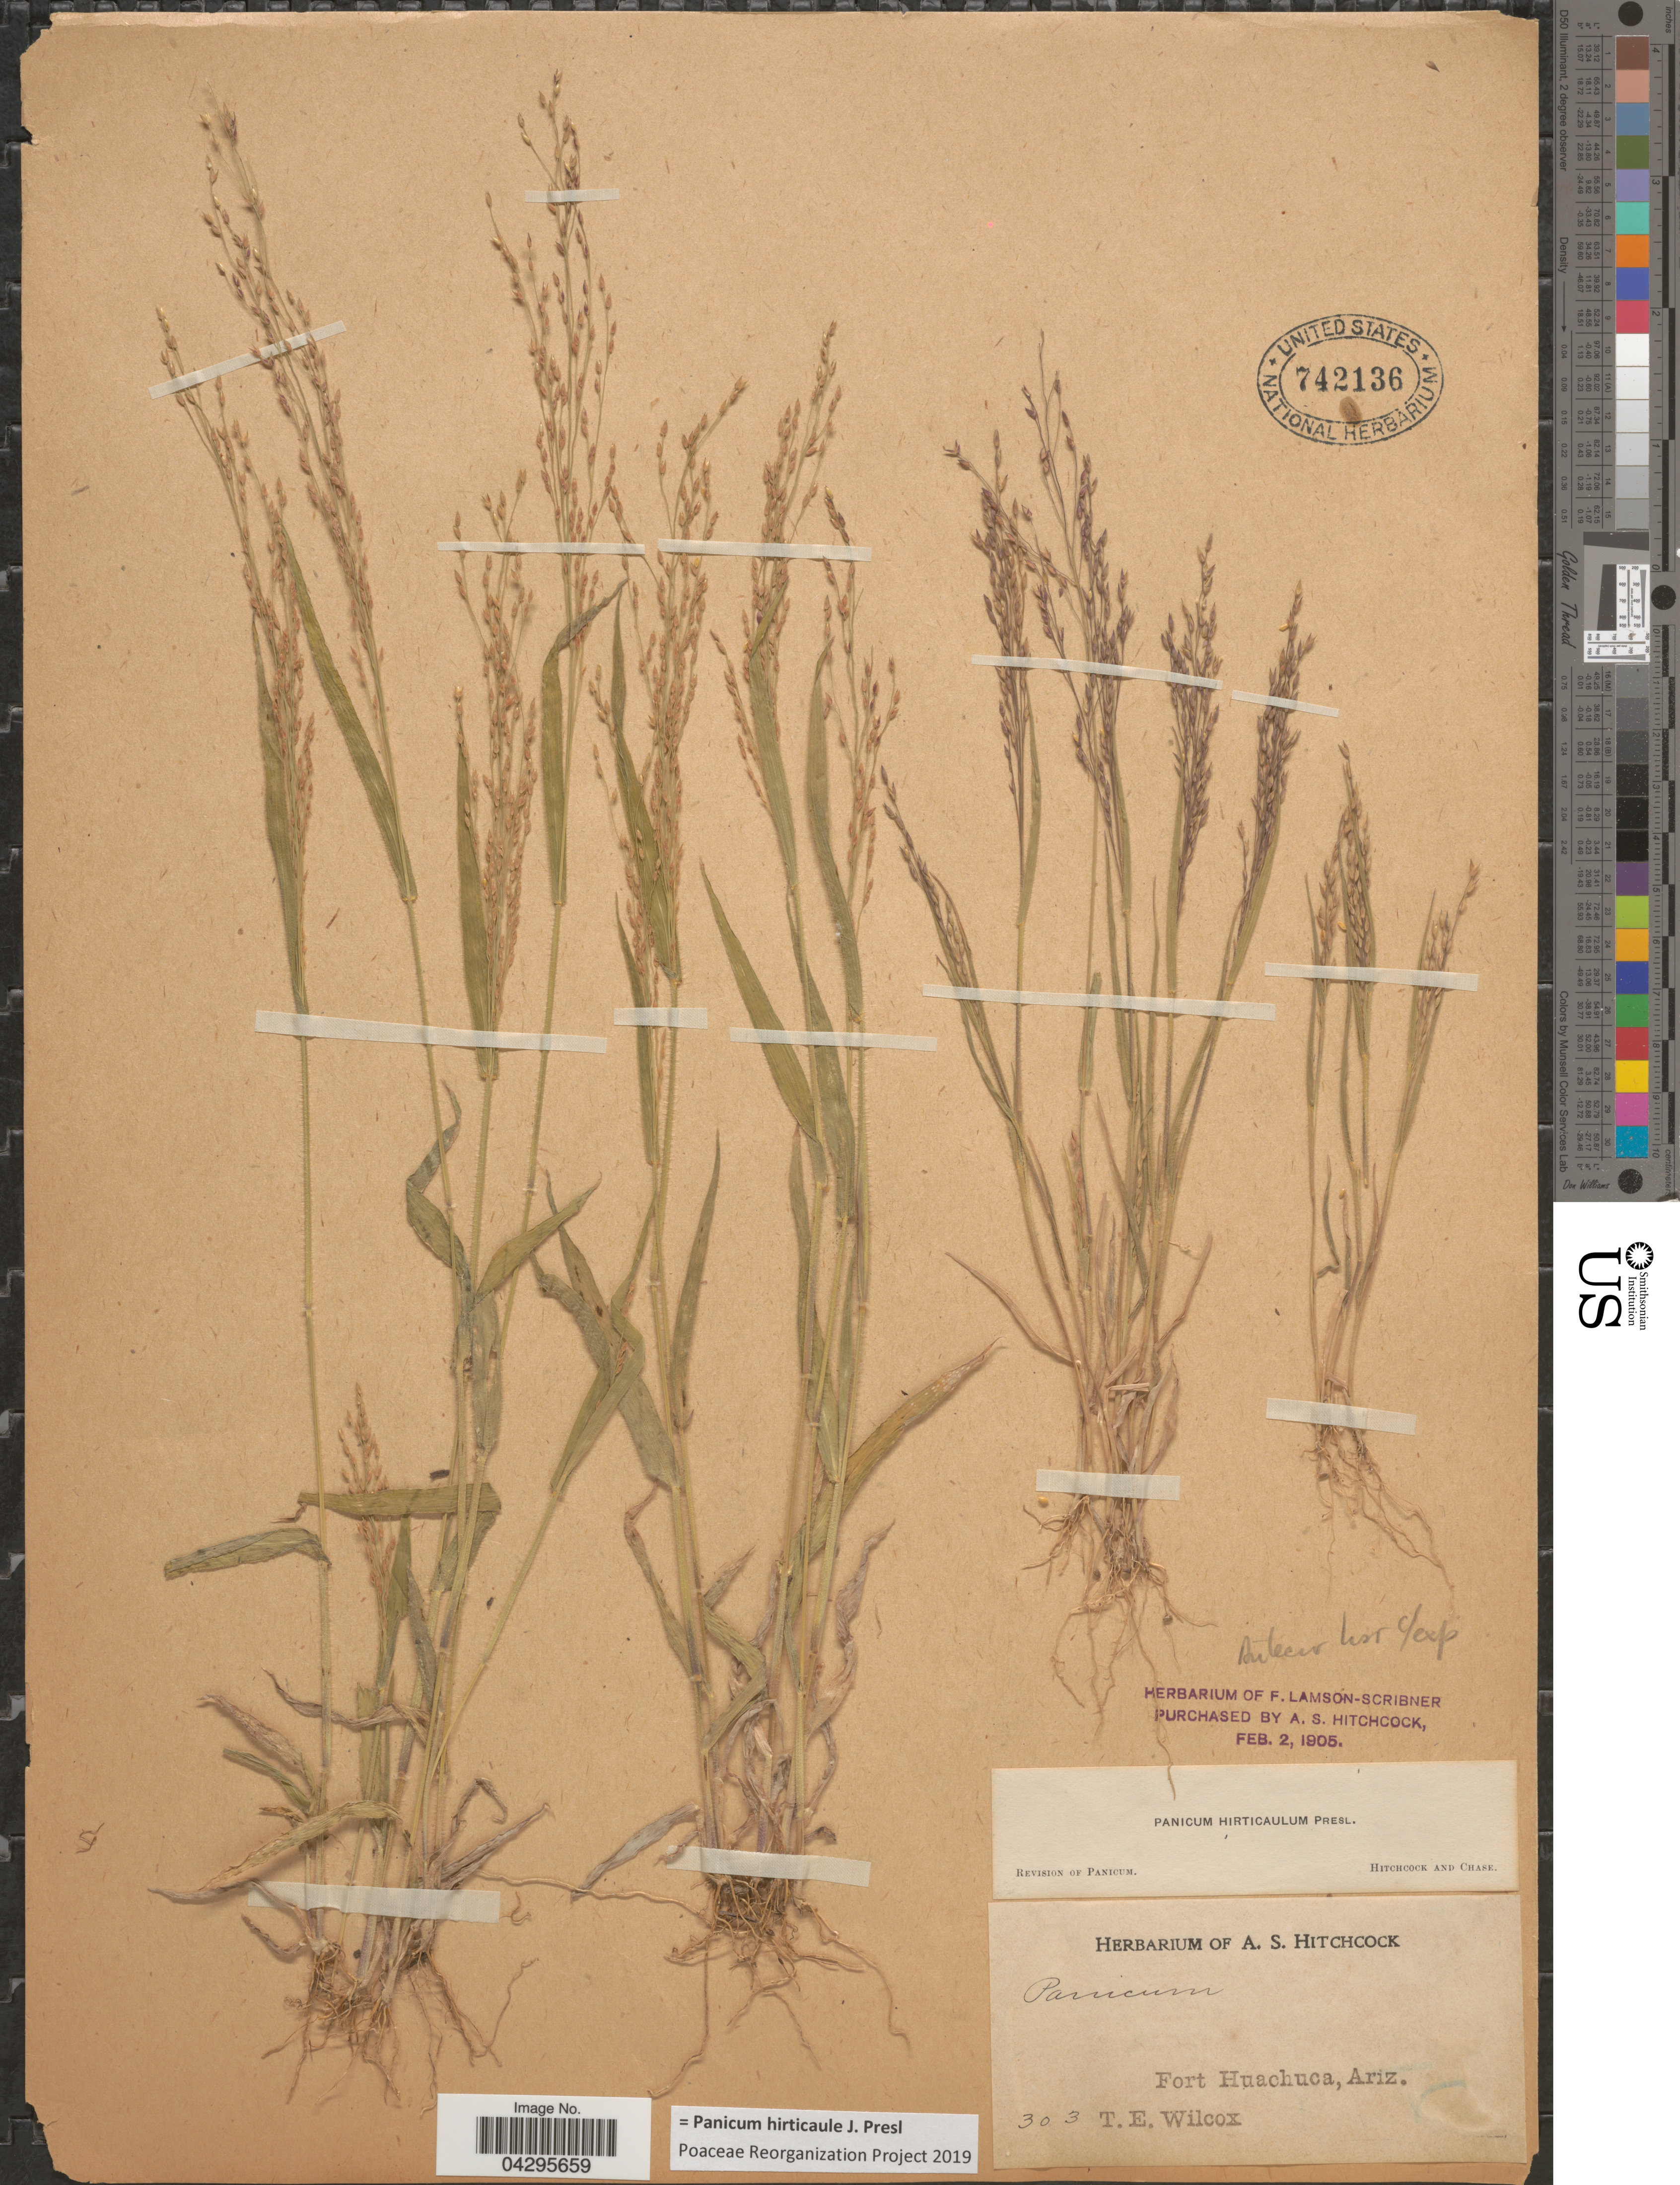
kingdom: Plantae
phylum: Tracheophyta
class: Liliopsida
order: Poales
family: Poaceae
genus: Panicum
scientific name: Panicum hirticaule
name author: J. Presl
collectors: T. E. Wilcox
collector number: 303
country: United States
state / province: Arizona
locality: Fort Huachuca.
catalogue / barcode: US 742136